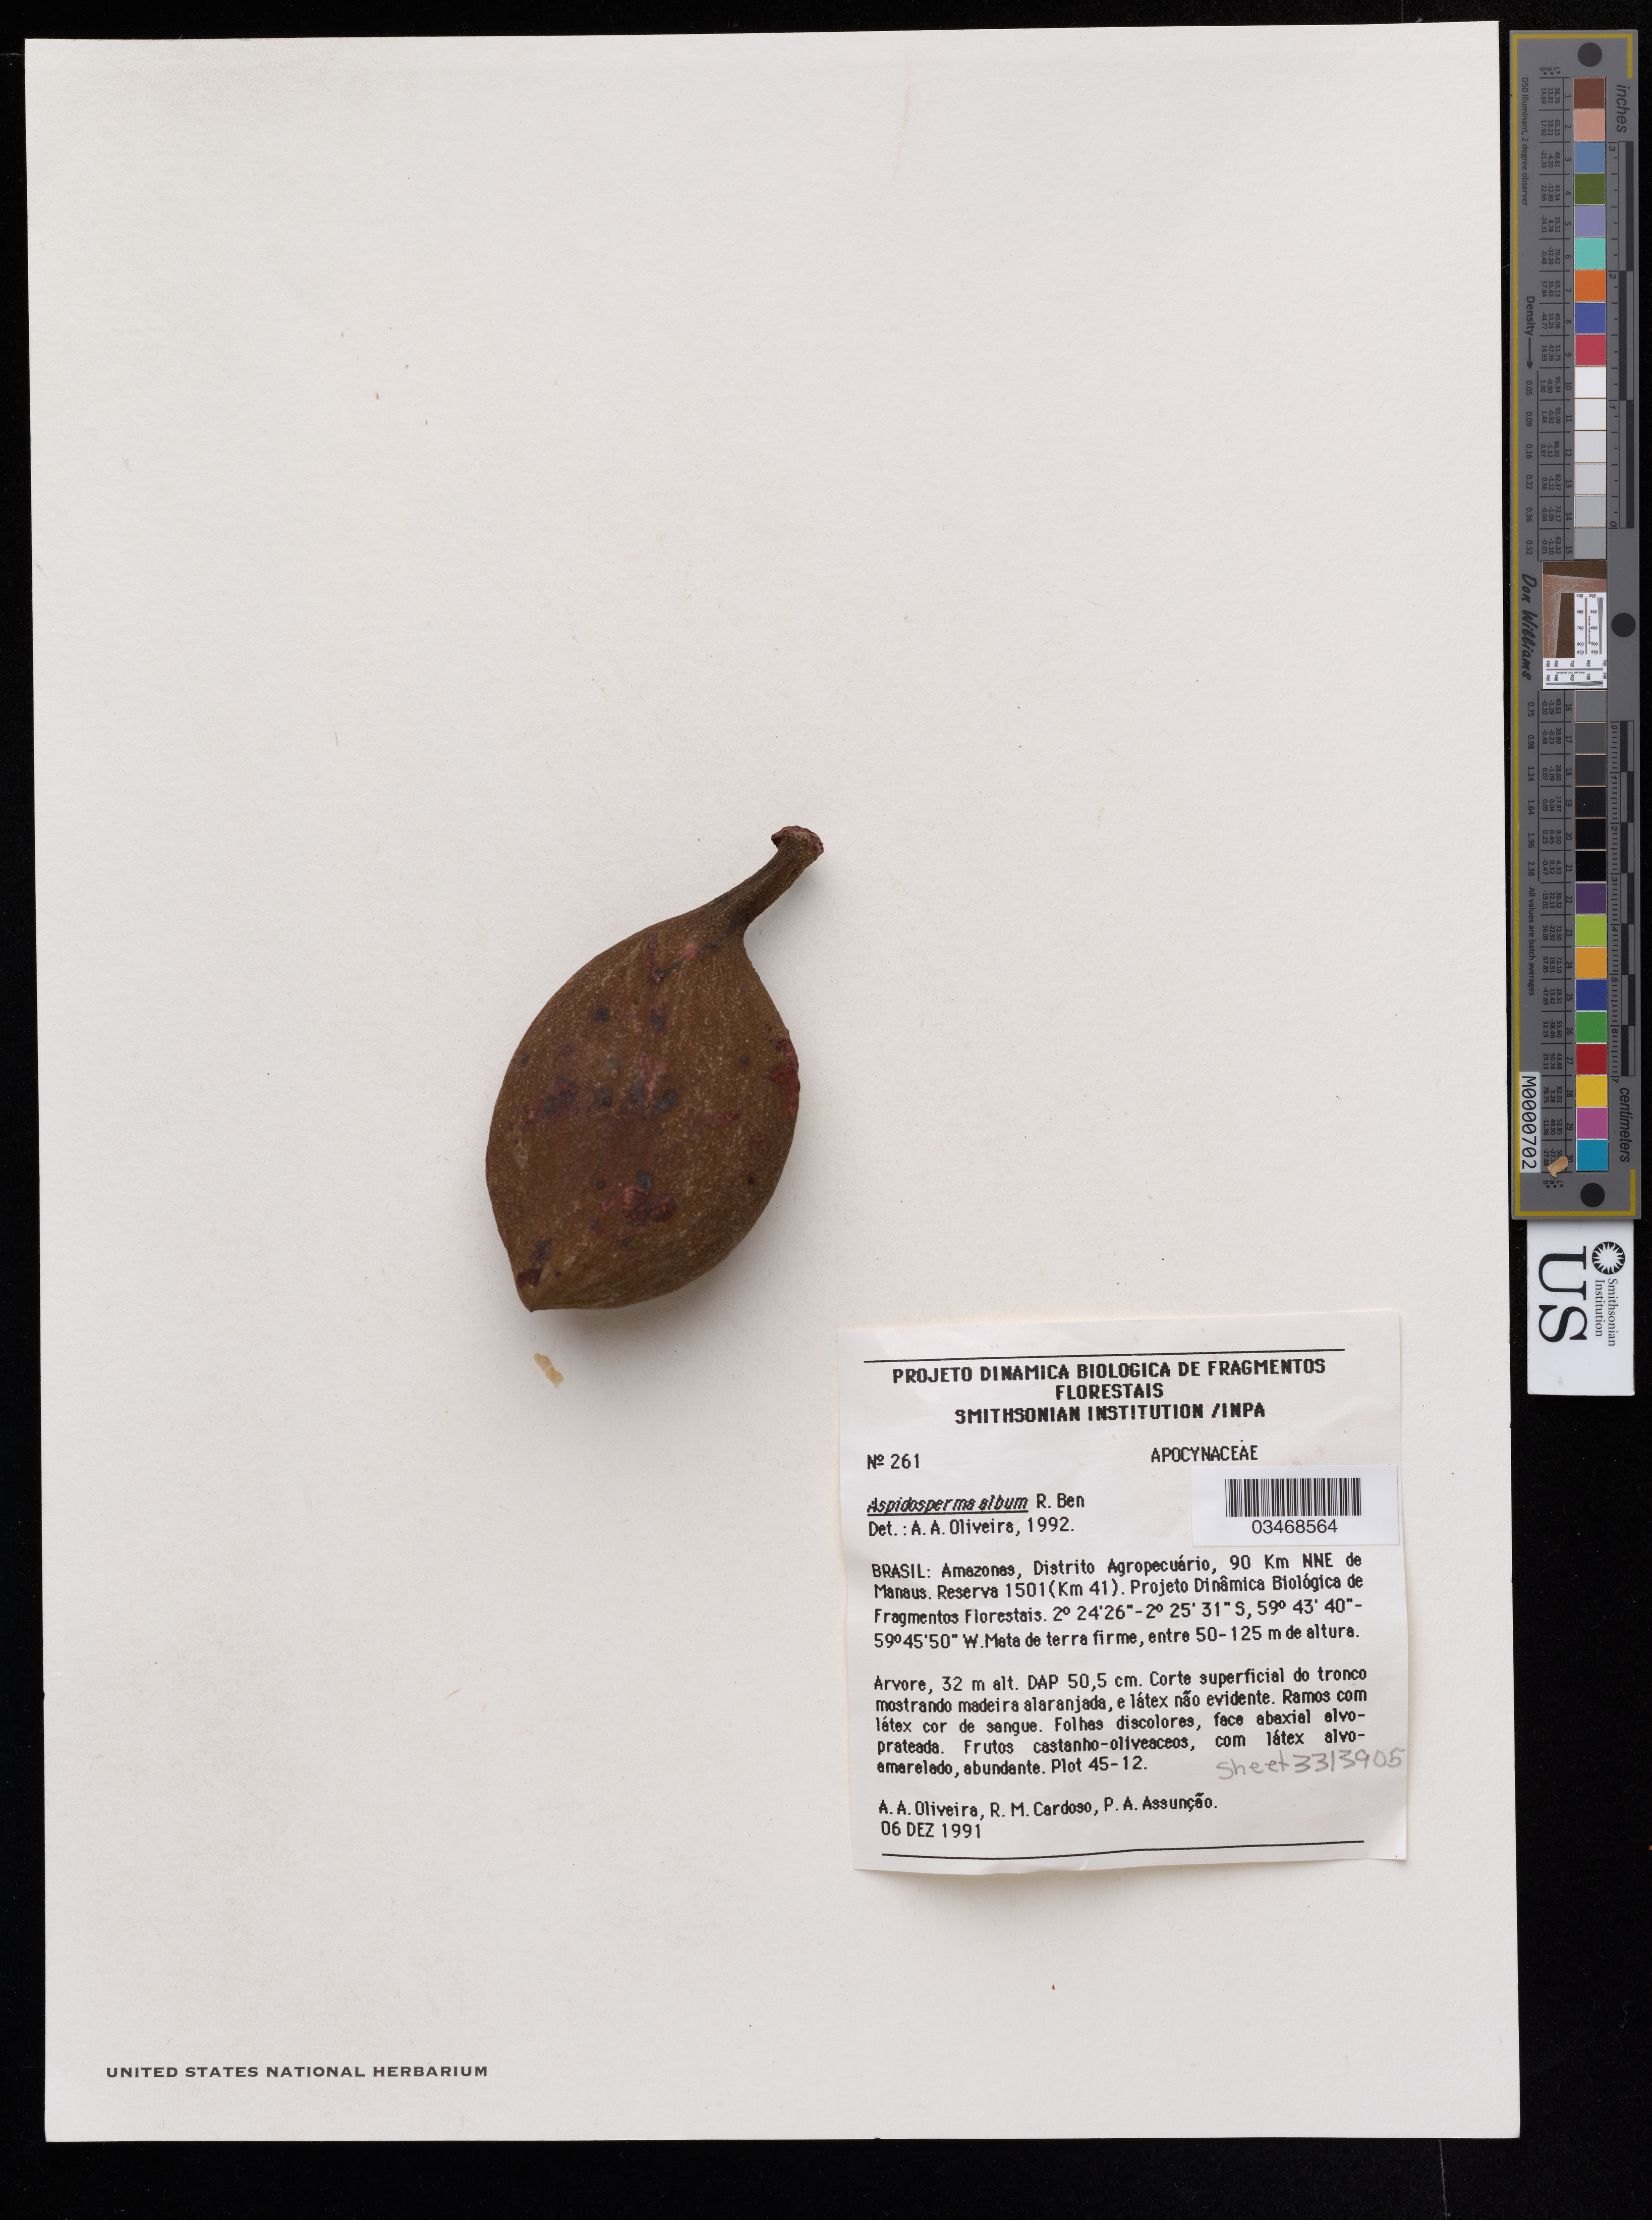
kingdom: Plantae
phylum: Tracheophyta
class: Magnoliopsida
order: Gentianales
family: Apocynaceae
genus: Aspidosperma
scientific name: Aspidosperma spruceanum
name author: Benth. ex Müll. Arg.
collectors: A. Oliveira, R. M. Cardoso & P. Assunçao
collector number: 261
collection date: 1991-12-06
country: Brazil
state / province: Amazonas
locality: Distrito Agropecuário, 90 Km NNE de Manaus. Reserva 1501 (Km 41). Projeto Dinâmica Biológica de Fragmentos Florestais. Plot 45-12.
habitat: Mata de terra firme.